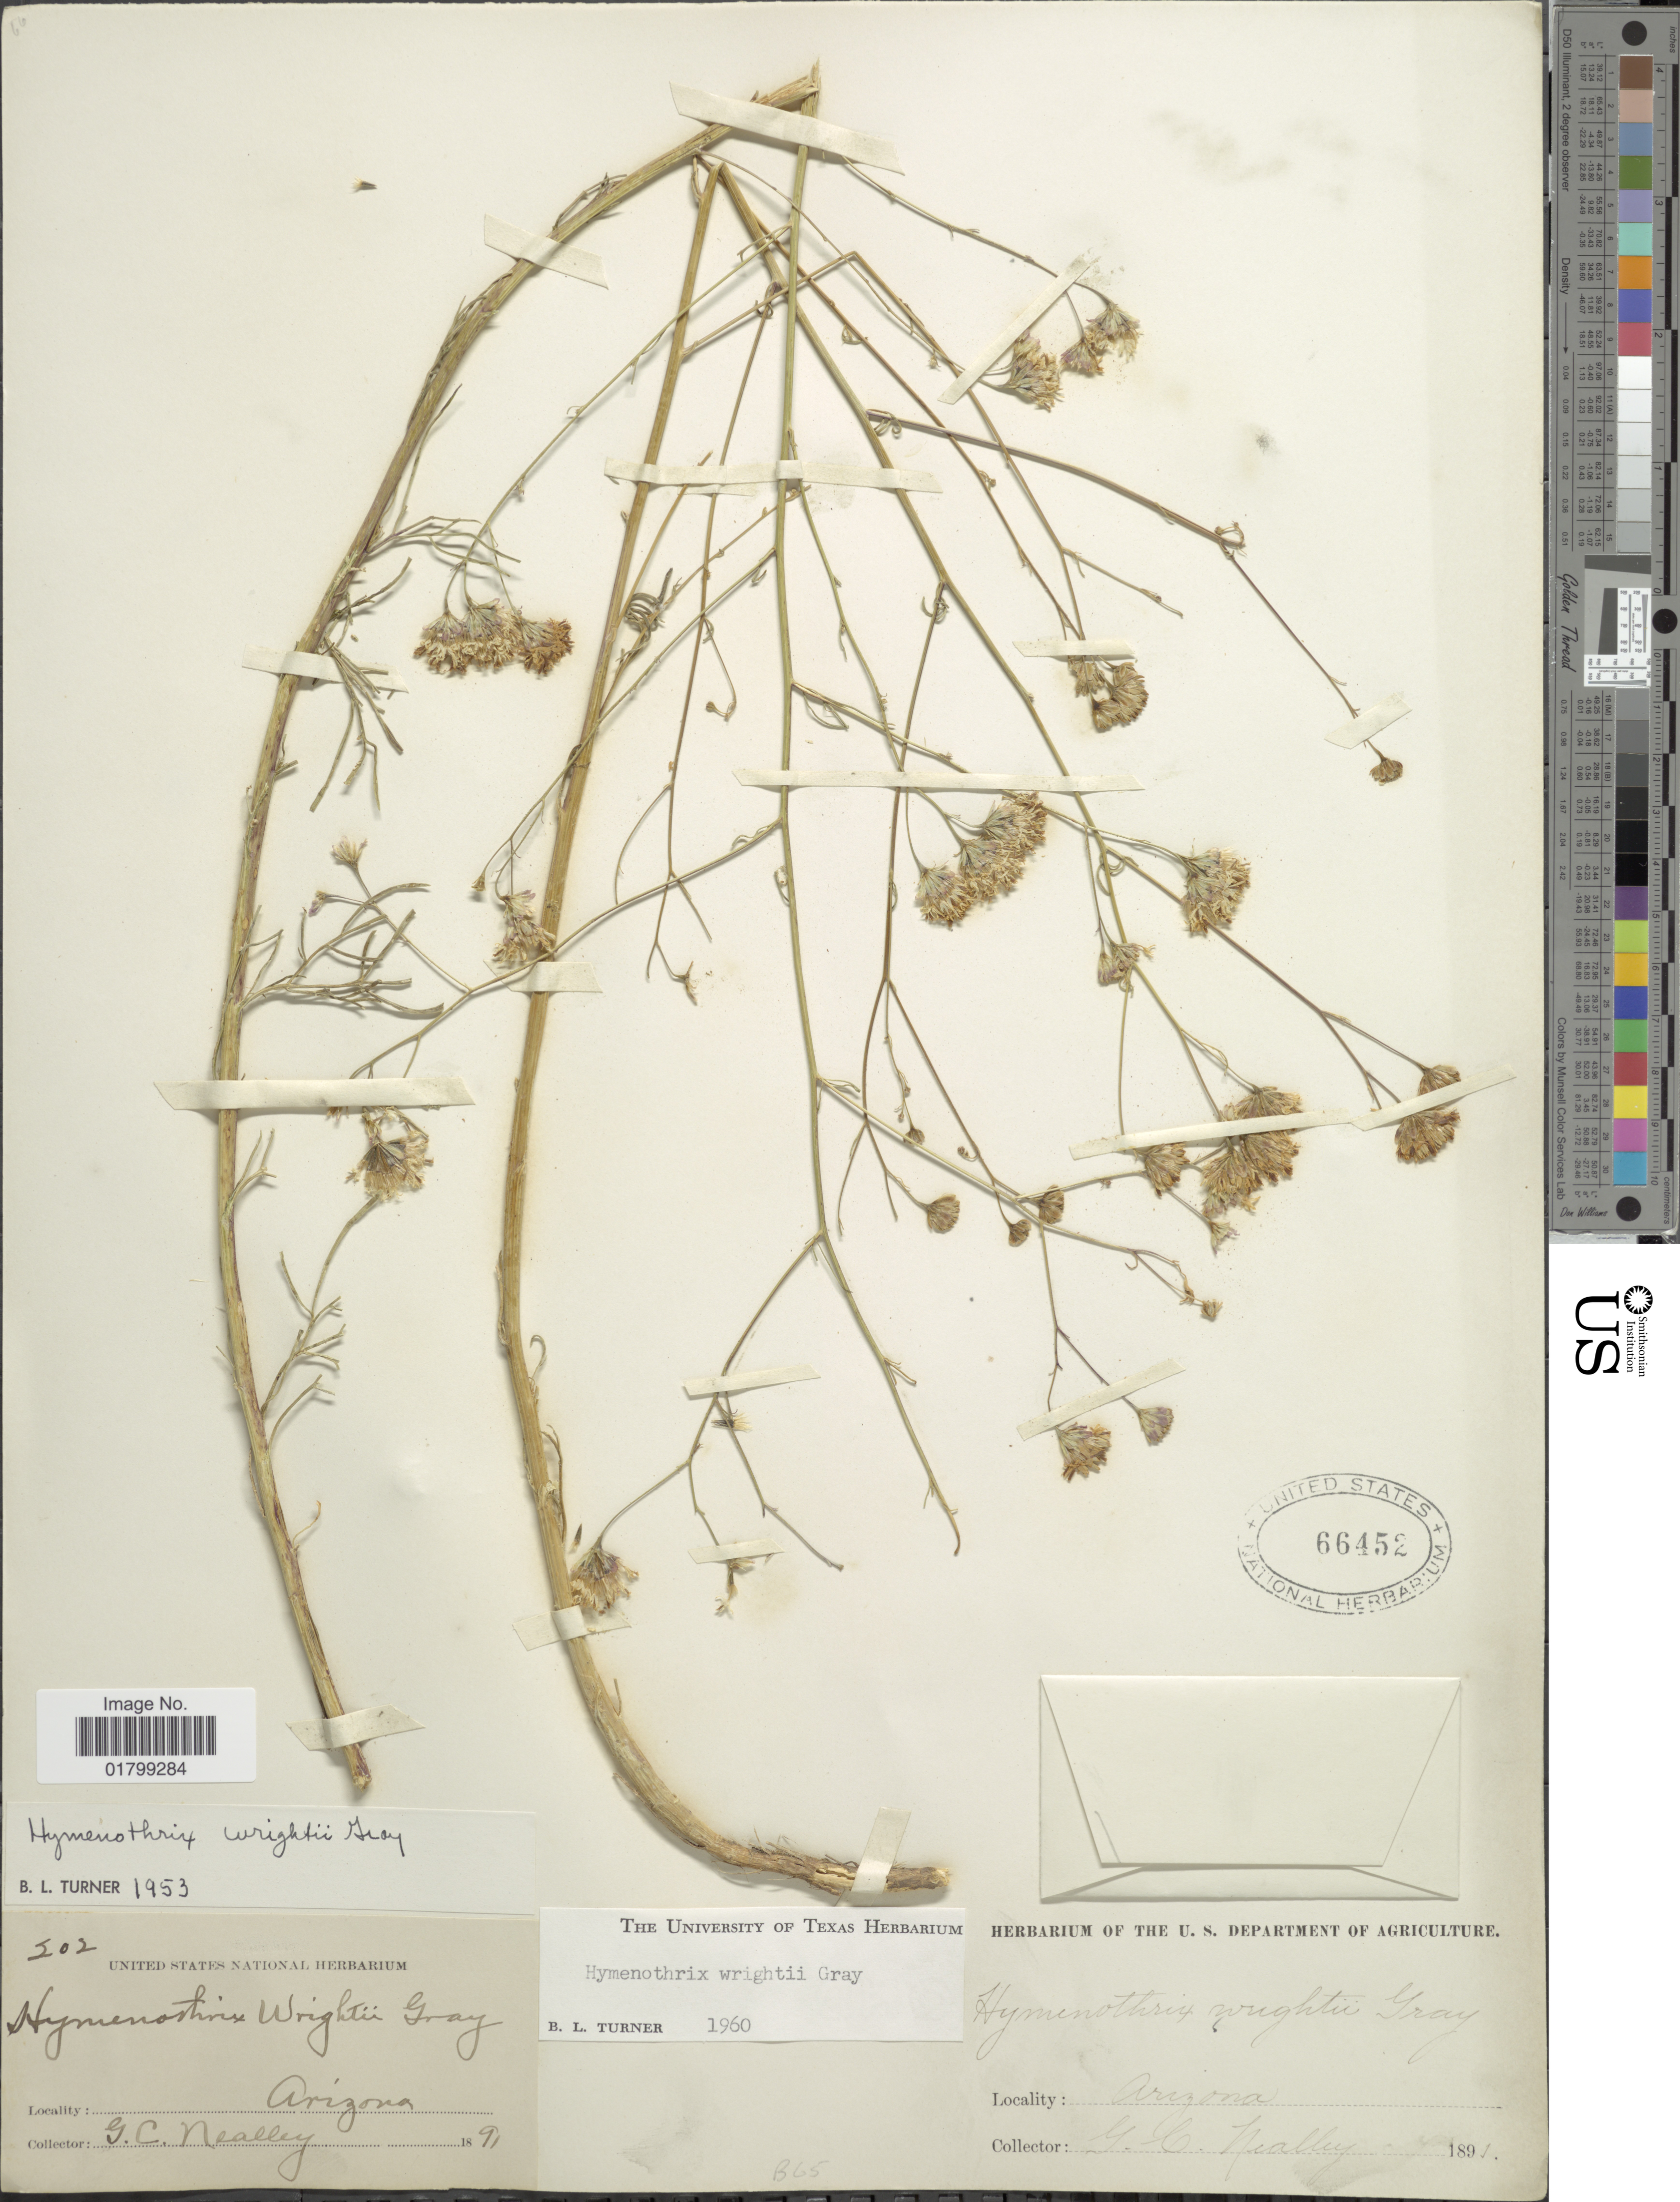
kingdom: Plantae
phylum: Tracheophyta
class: Magnoliopsida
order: Asterales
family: Asteraceae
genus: Hymenothrix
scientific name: Hymenothrix wrightii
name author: A. Gray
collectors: G. C. Nealley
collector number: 202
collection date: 1891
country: United States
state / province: Arizona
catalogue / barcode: US 66452